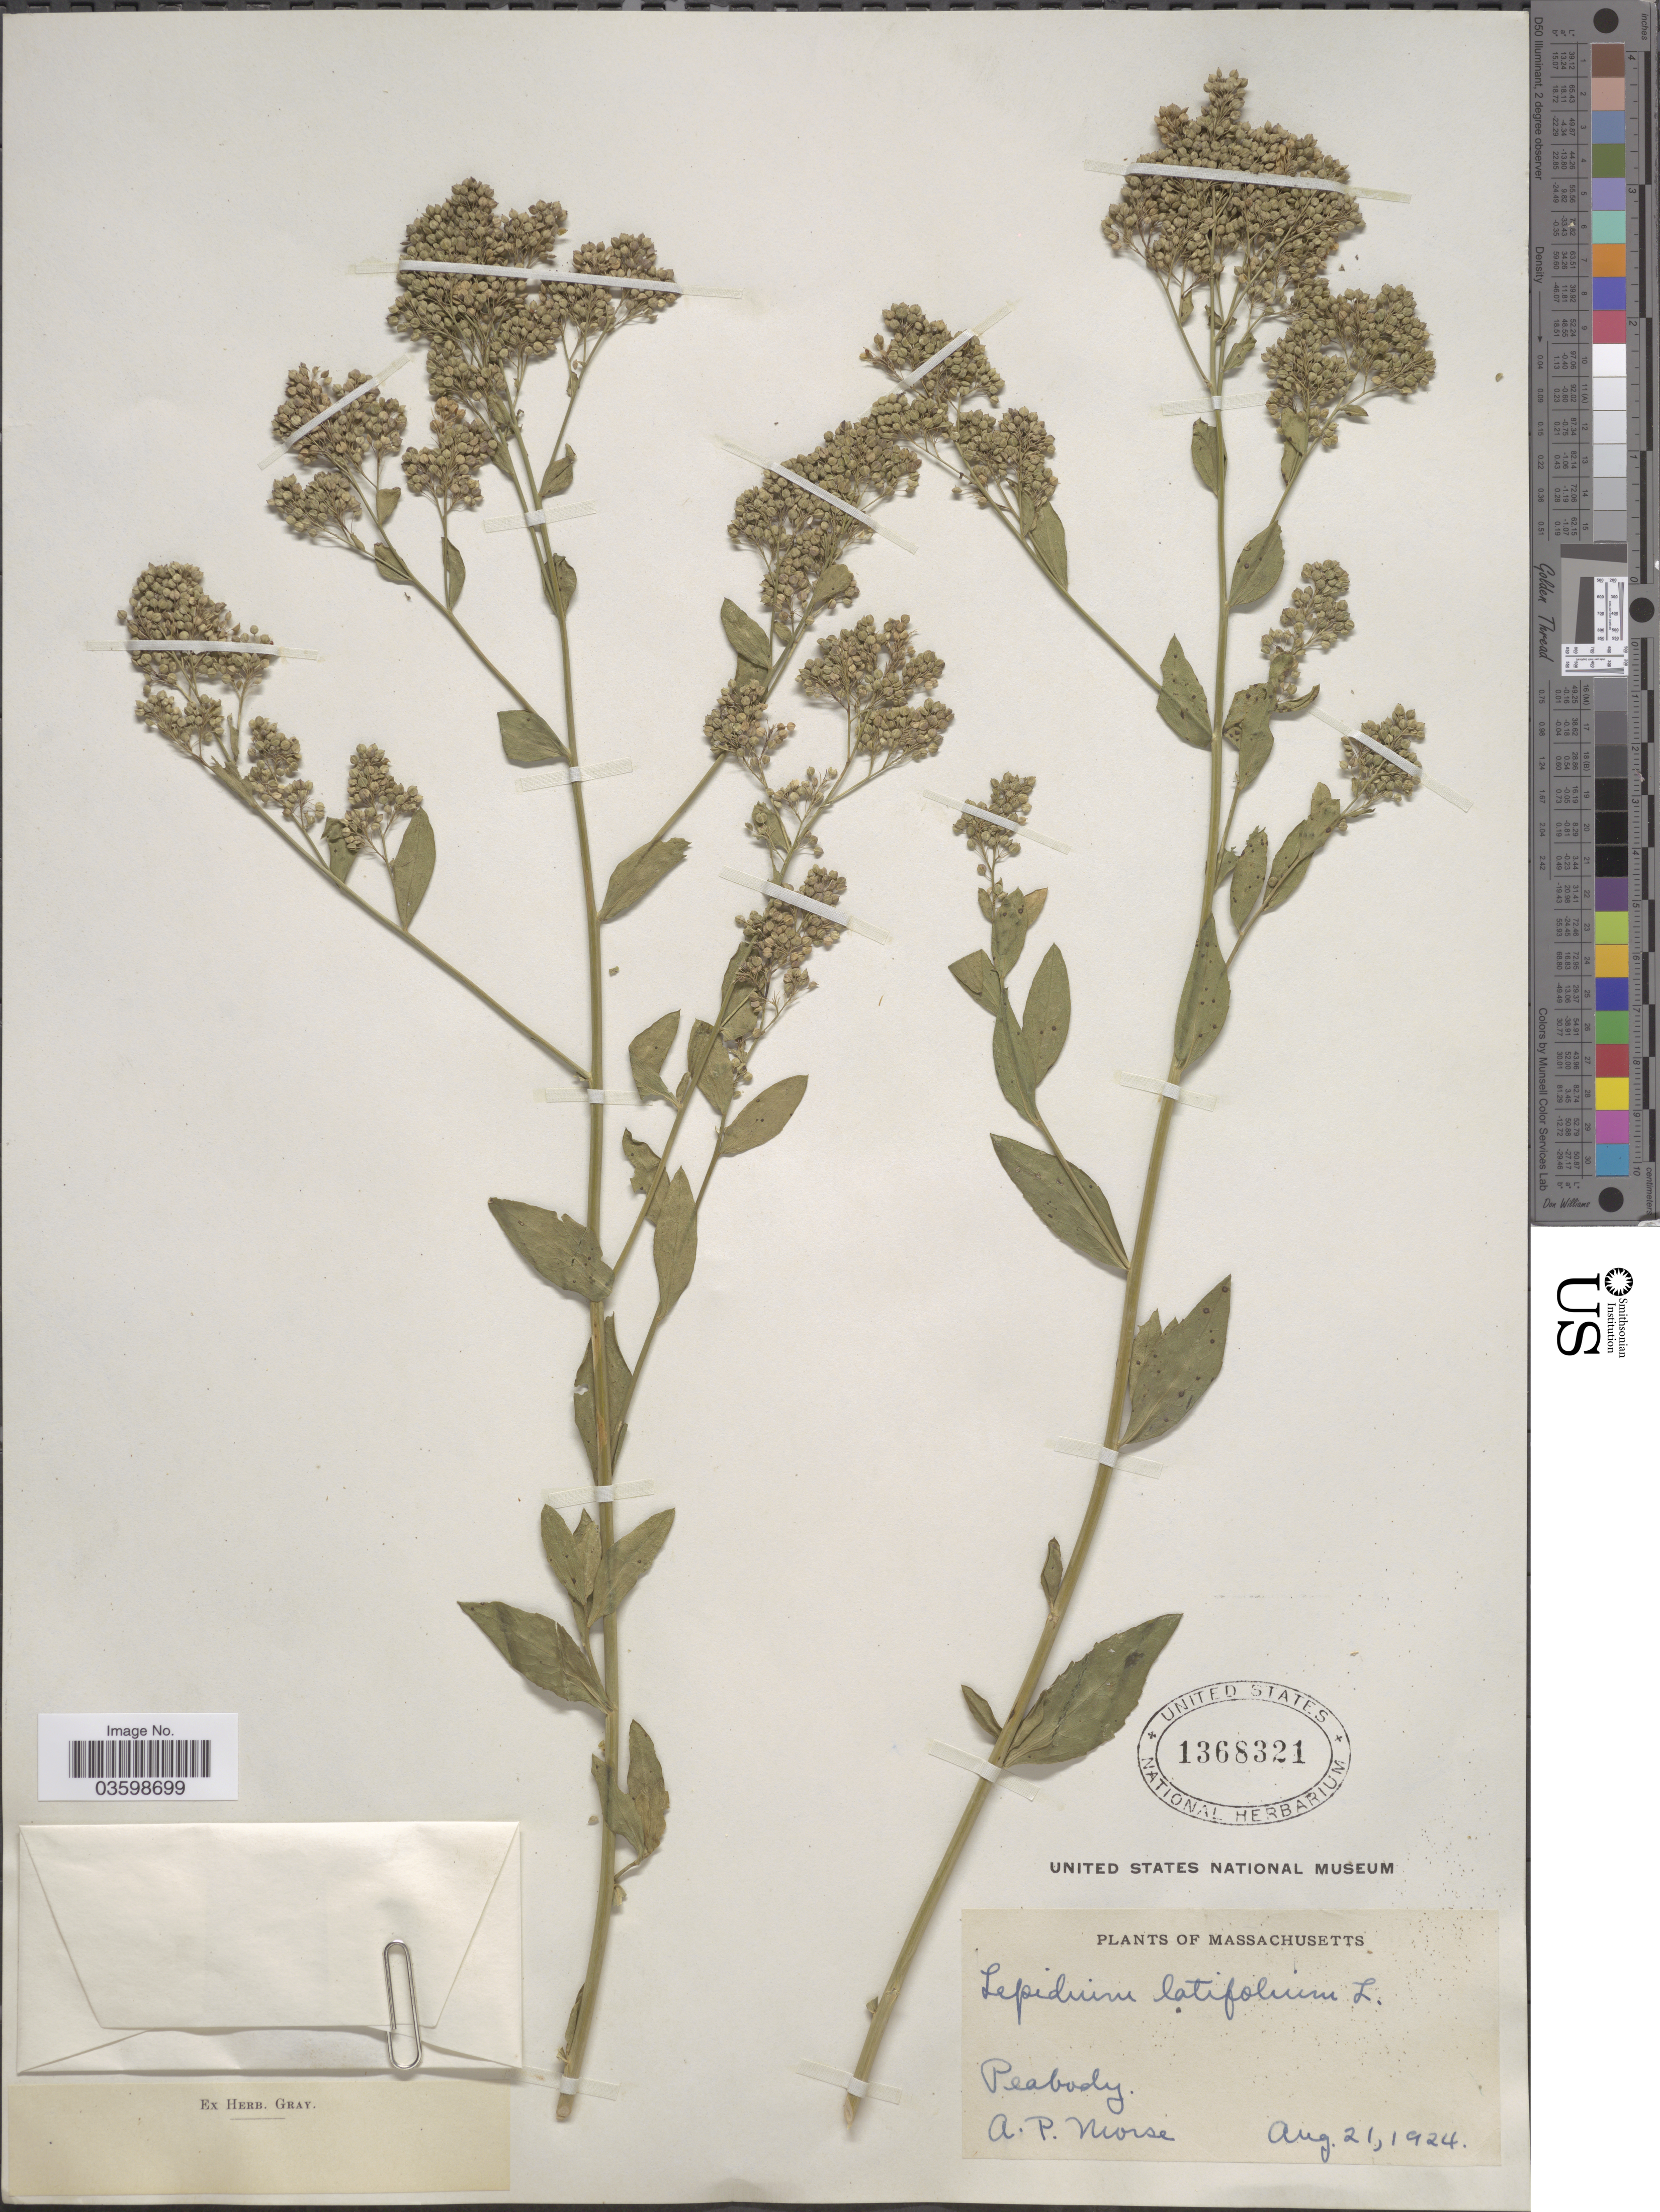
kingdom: Plantae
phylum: Tracheophyta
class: Magnoliopsida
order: Brassicales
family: Brassicaceae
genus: Lepidium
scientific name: Lepidium latifolium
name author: L.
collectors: A. Morse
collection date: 1924-08-21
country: United States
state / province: Massachusetts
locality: Peabody.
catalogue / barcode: US 1368321